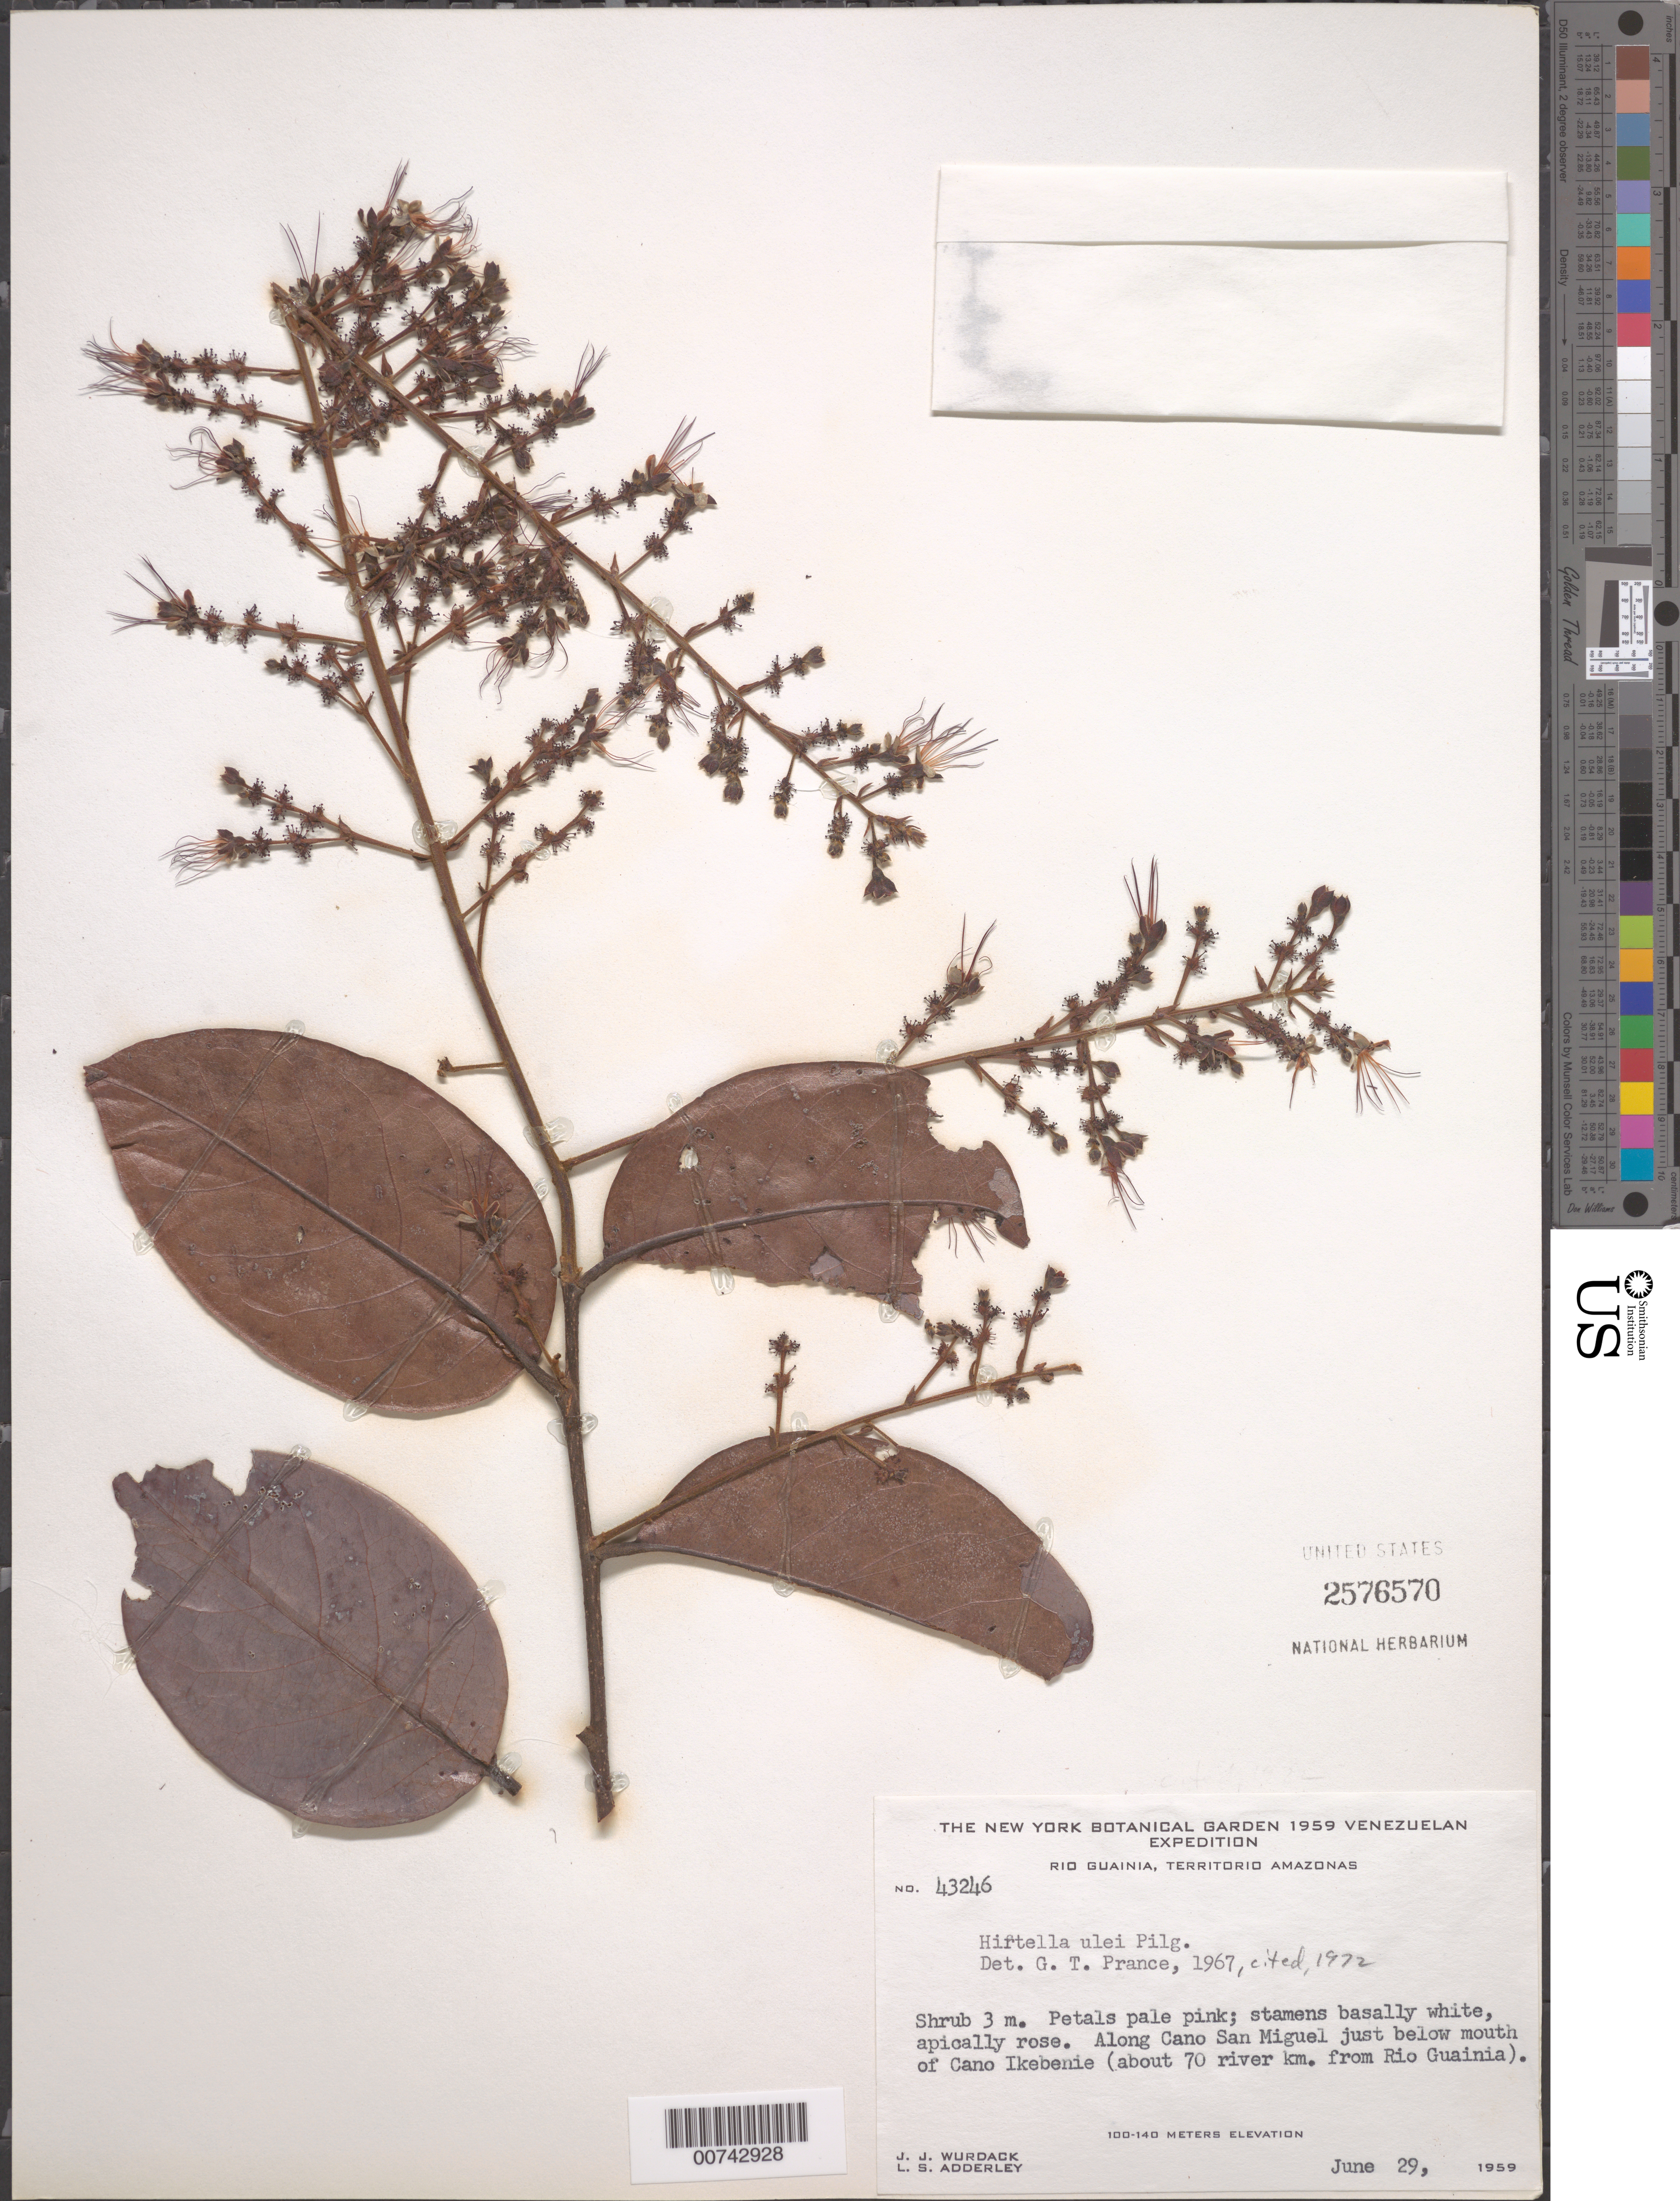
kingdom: Plantae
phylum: Tracheophyta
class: Magnoliopsida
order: Malpighiales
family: Chrysobalanaceae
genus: Hirtella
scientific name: Hirtella ulei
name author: Pilg.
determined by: Prance, G. T.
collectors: J. J. Wurdack & L. S. Adderley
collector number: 43246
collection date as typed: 29-Jun-59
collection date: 1959-06-29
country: Venezuela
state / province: Amazonas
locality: Caño San Miguel, between Limoncito and Caño Ikebenie, Río Guainia (about 70 km from river mouth)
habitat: Along river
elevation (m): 100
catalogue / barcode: US 2576570